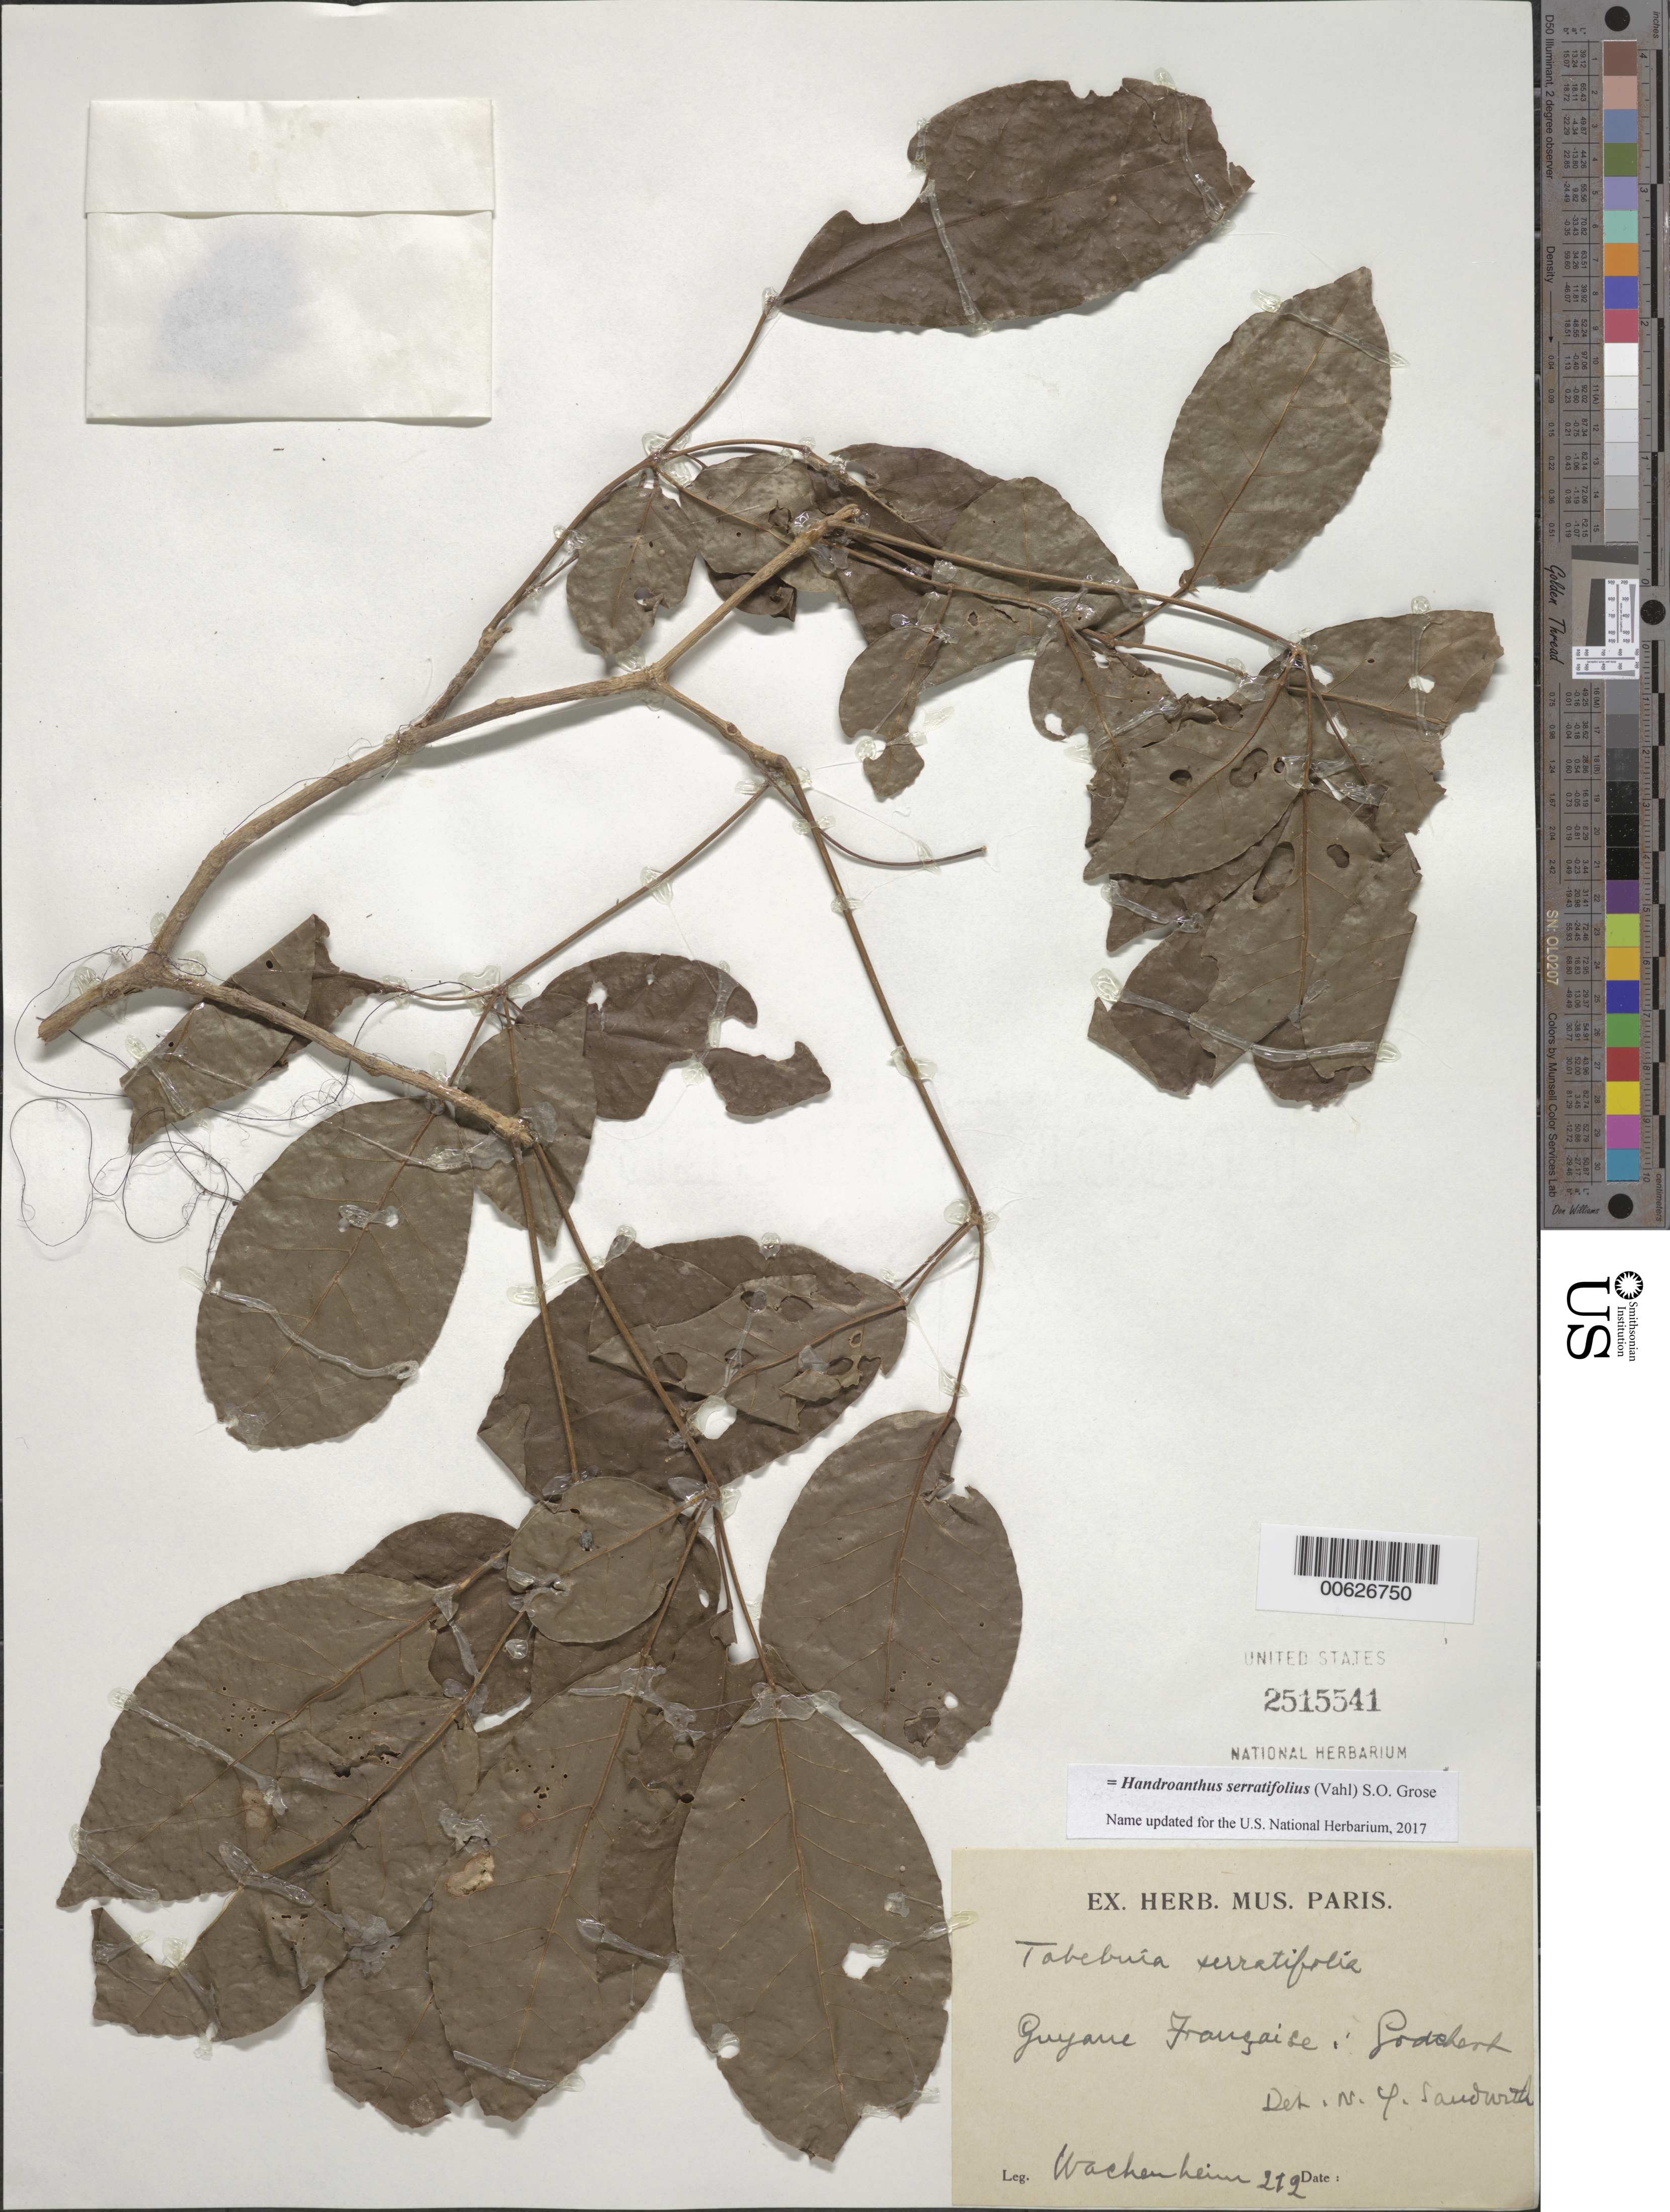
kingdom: Plantae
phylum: Tracheophyta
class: Magnoliopsida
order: Lamiales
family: Bignoniaceae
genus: Handroanthus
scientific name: Handroanthus serratifolius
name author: (Vahl) S.O. Grose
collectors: G. Wachenheim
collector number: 212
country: French Guiana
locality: Godebert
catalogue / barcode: US 2515541